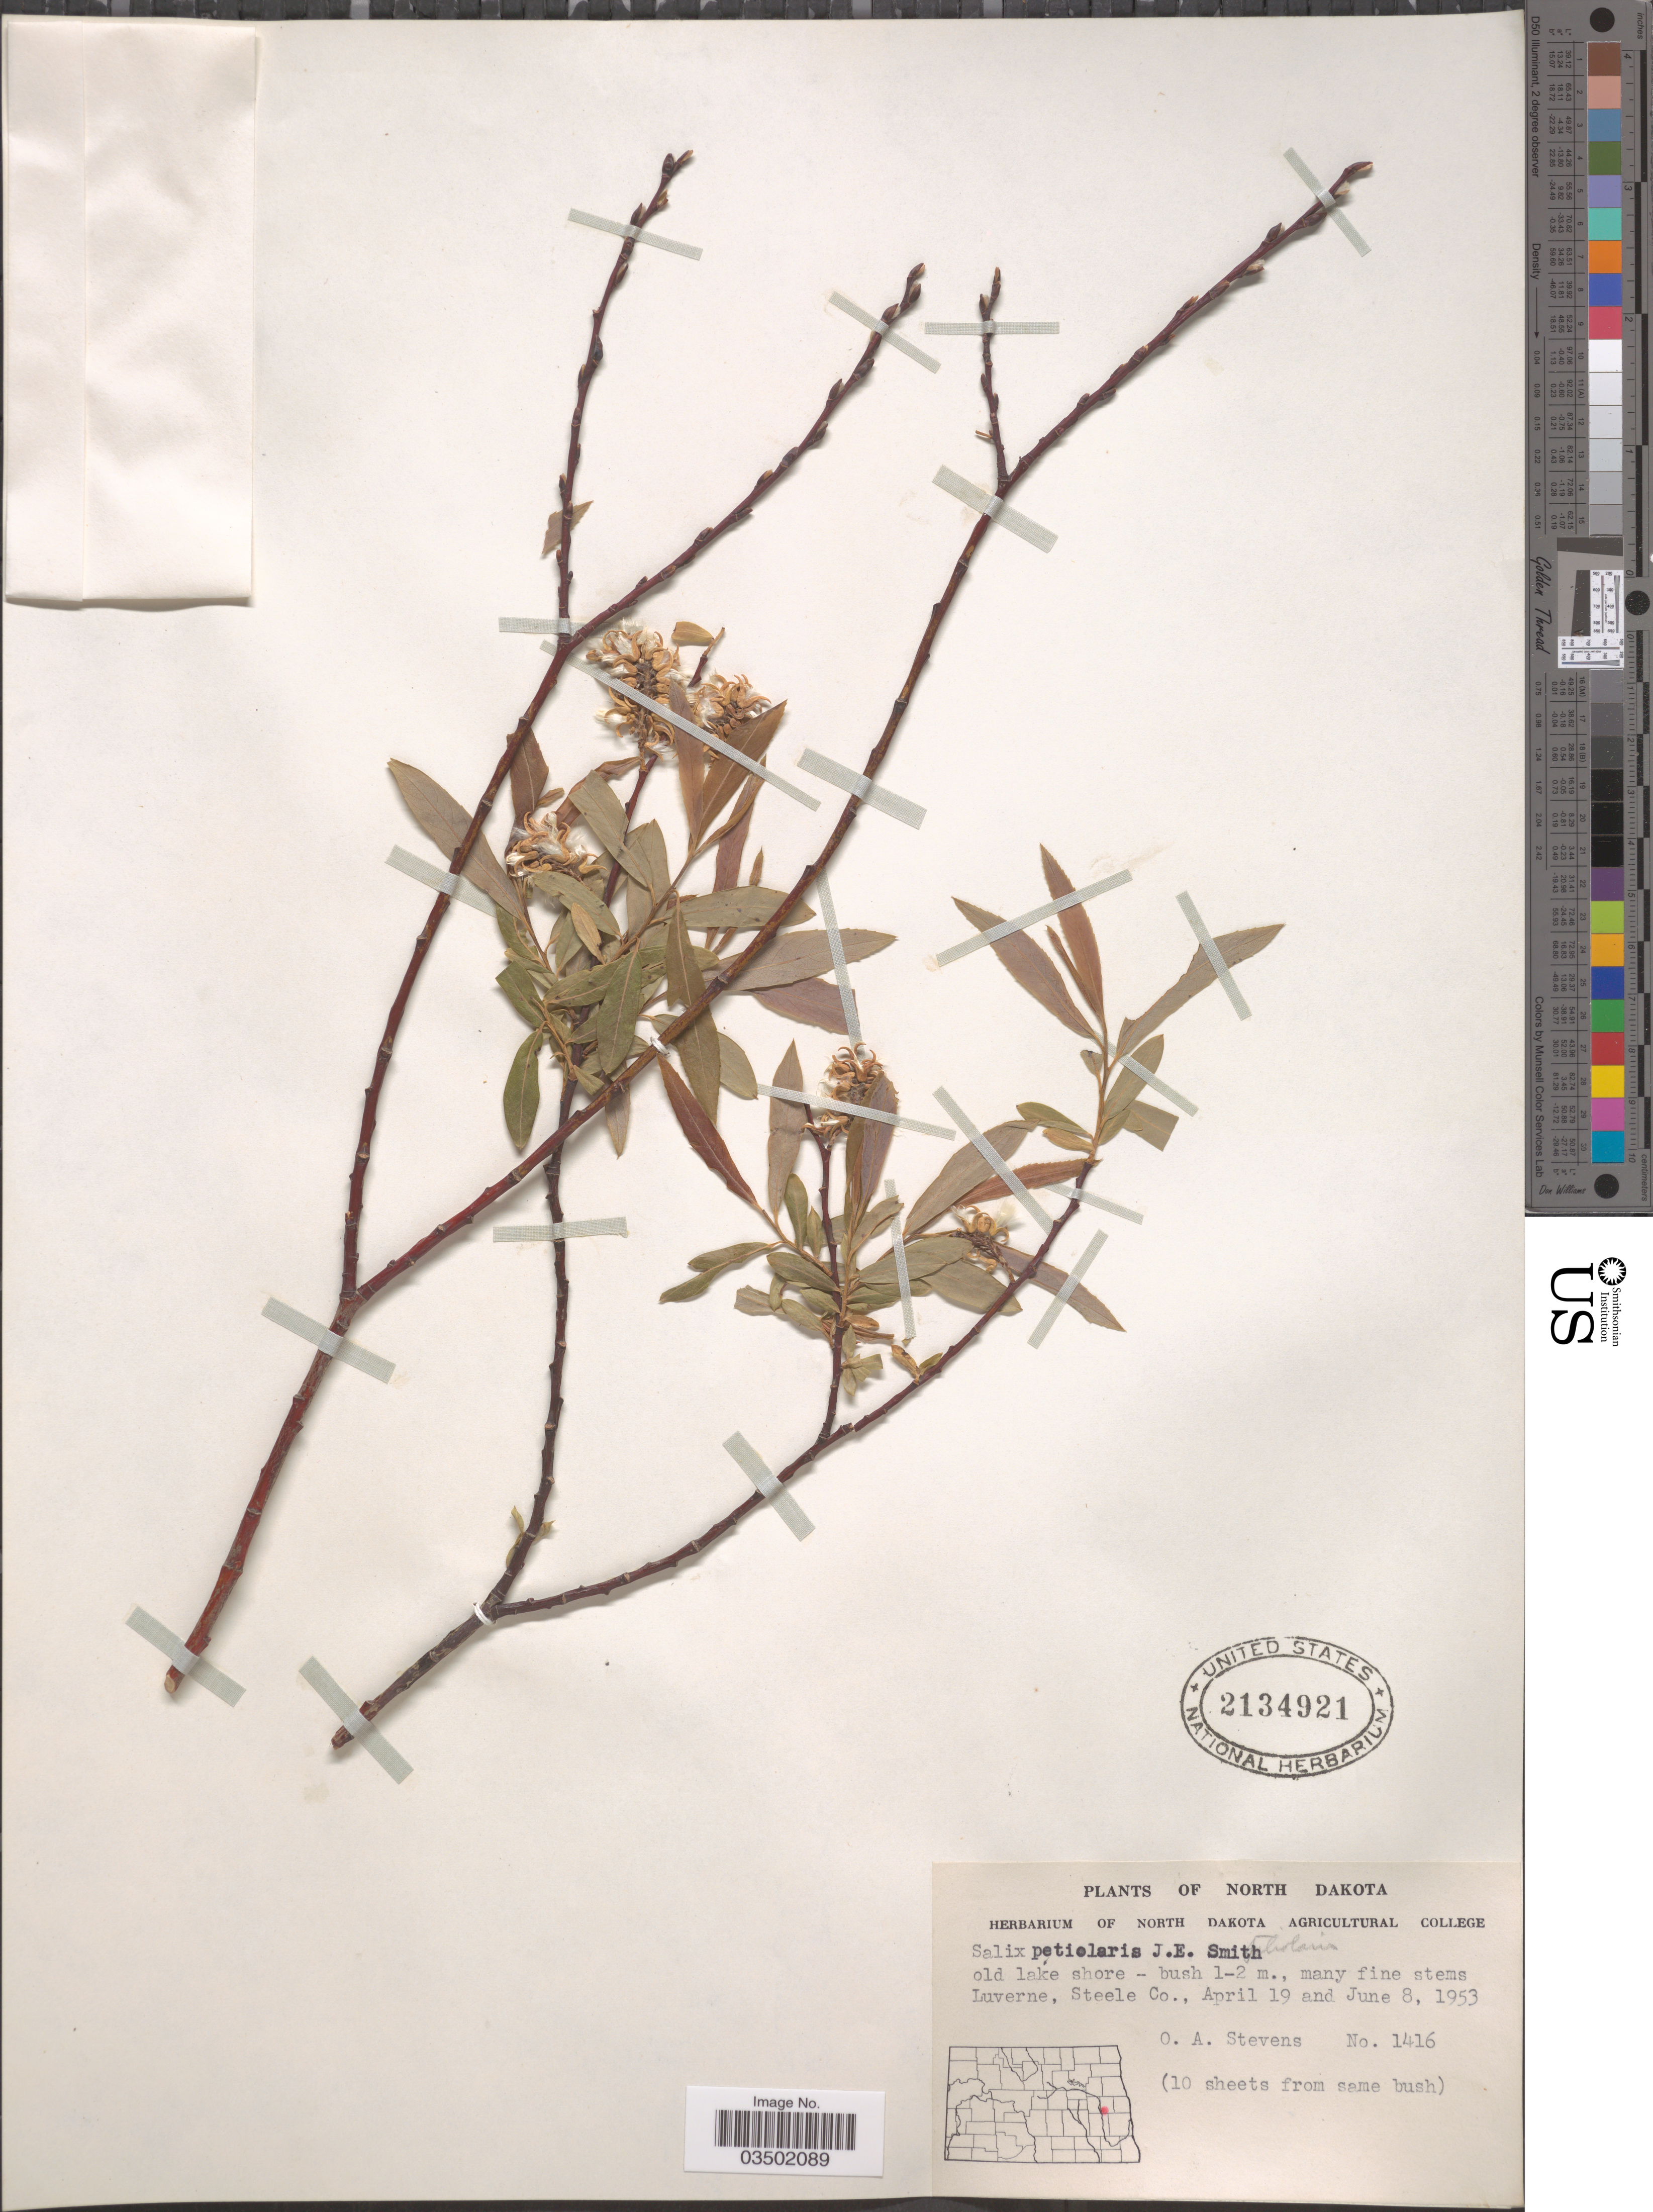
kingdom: Plantae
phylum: Tracheophyta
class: Magnoliopsida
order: Malpighiales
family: Salicaceae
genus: Salix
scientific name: Salix petiolaris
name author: Sm.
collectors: O. A. Stevens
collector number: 1416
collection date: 1953-04-19/1953-06-08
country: United States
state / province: North Dakota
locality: Luverne, Steele Co.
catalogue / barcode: US 2134921